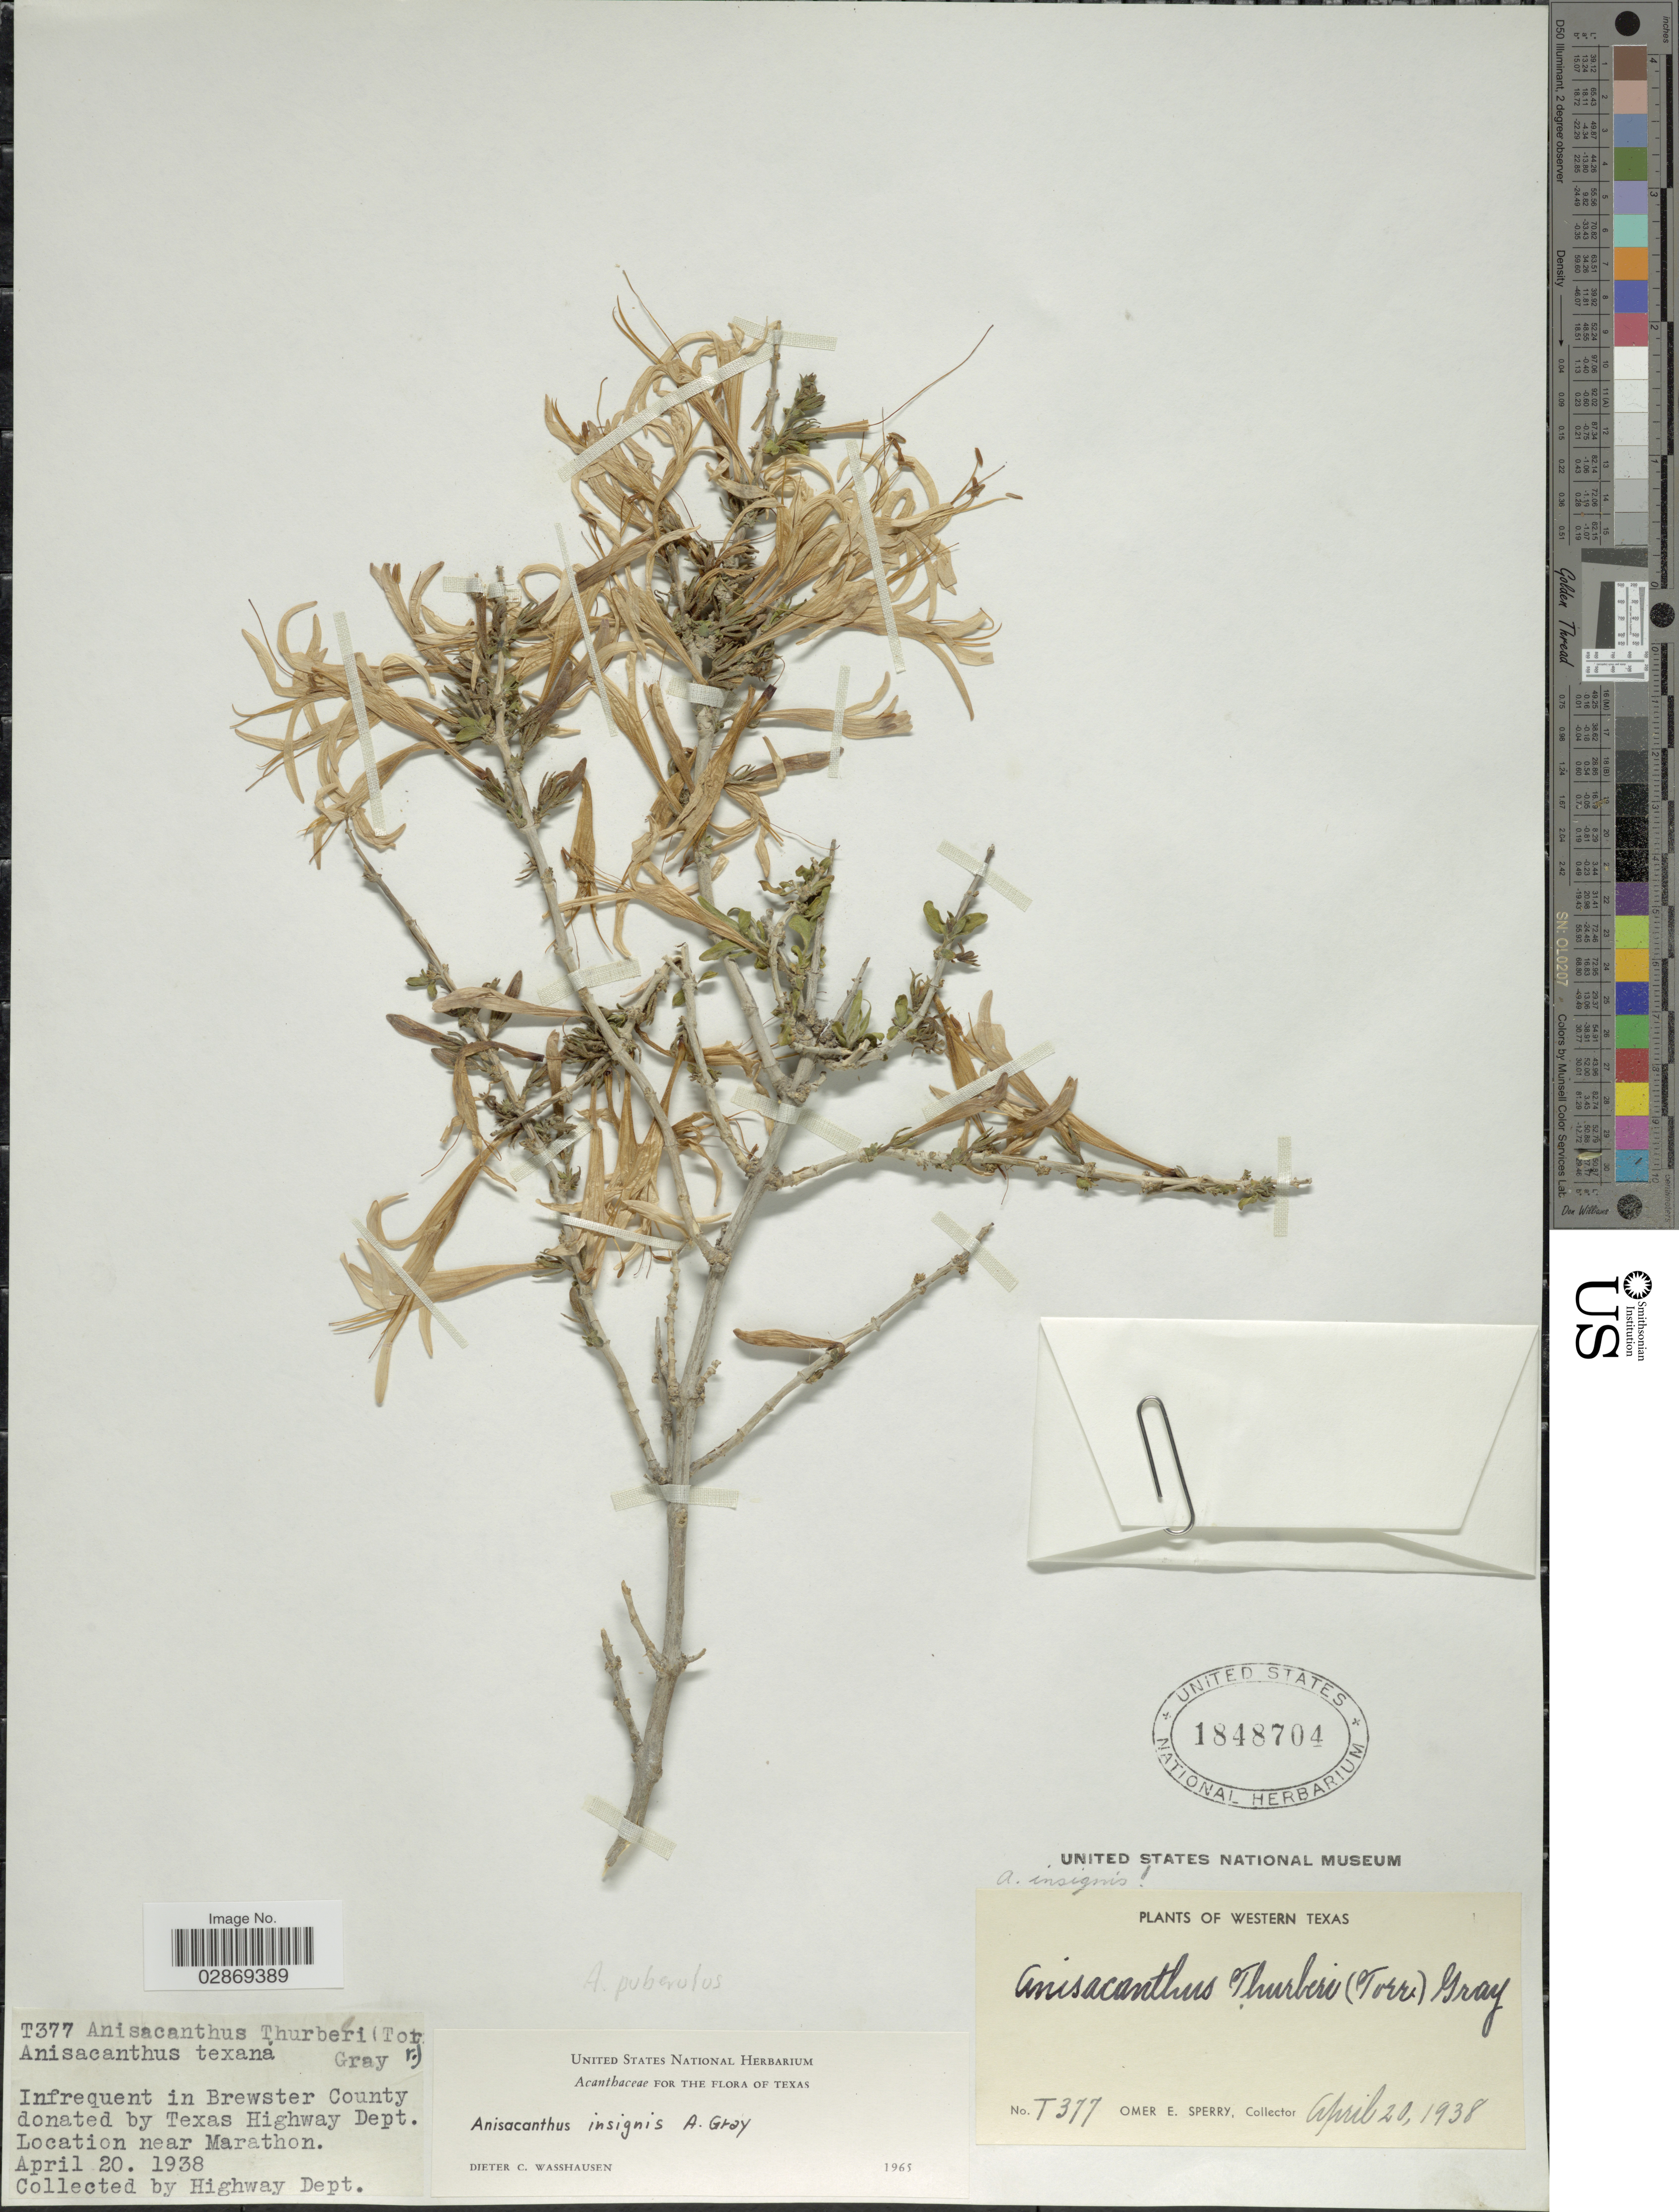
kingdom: Plantae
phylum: Tracheophyta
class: Magnoliopsida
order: Lamiales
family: Acanthaceae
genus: Anisacanthus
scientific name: Anisacanthus puberulus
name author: (Torr.) Henrickson & E.J. Lott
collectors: O. E. Sperry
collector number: T377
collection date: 1938-04-20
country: United States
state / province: Texas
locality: Infrequent in Brewster County, near Marathon. Western Texas.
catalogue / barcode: US 1848704